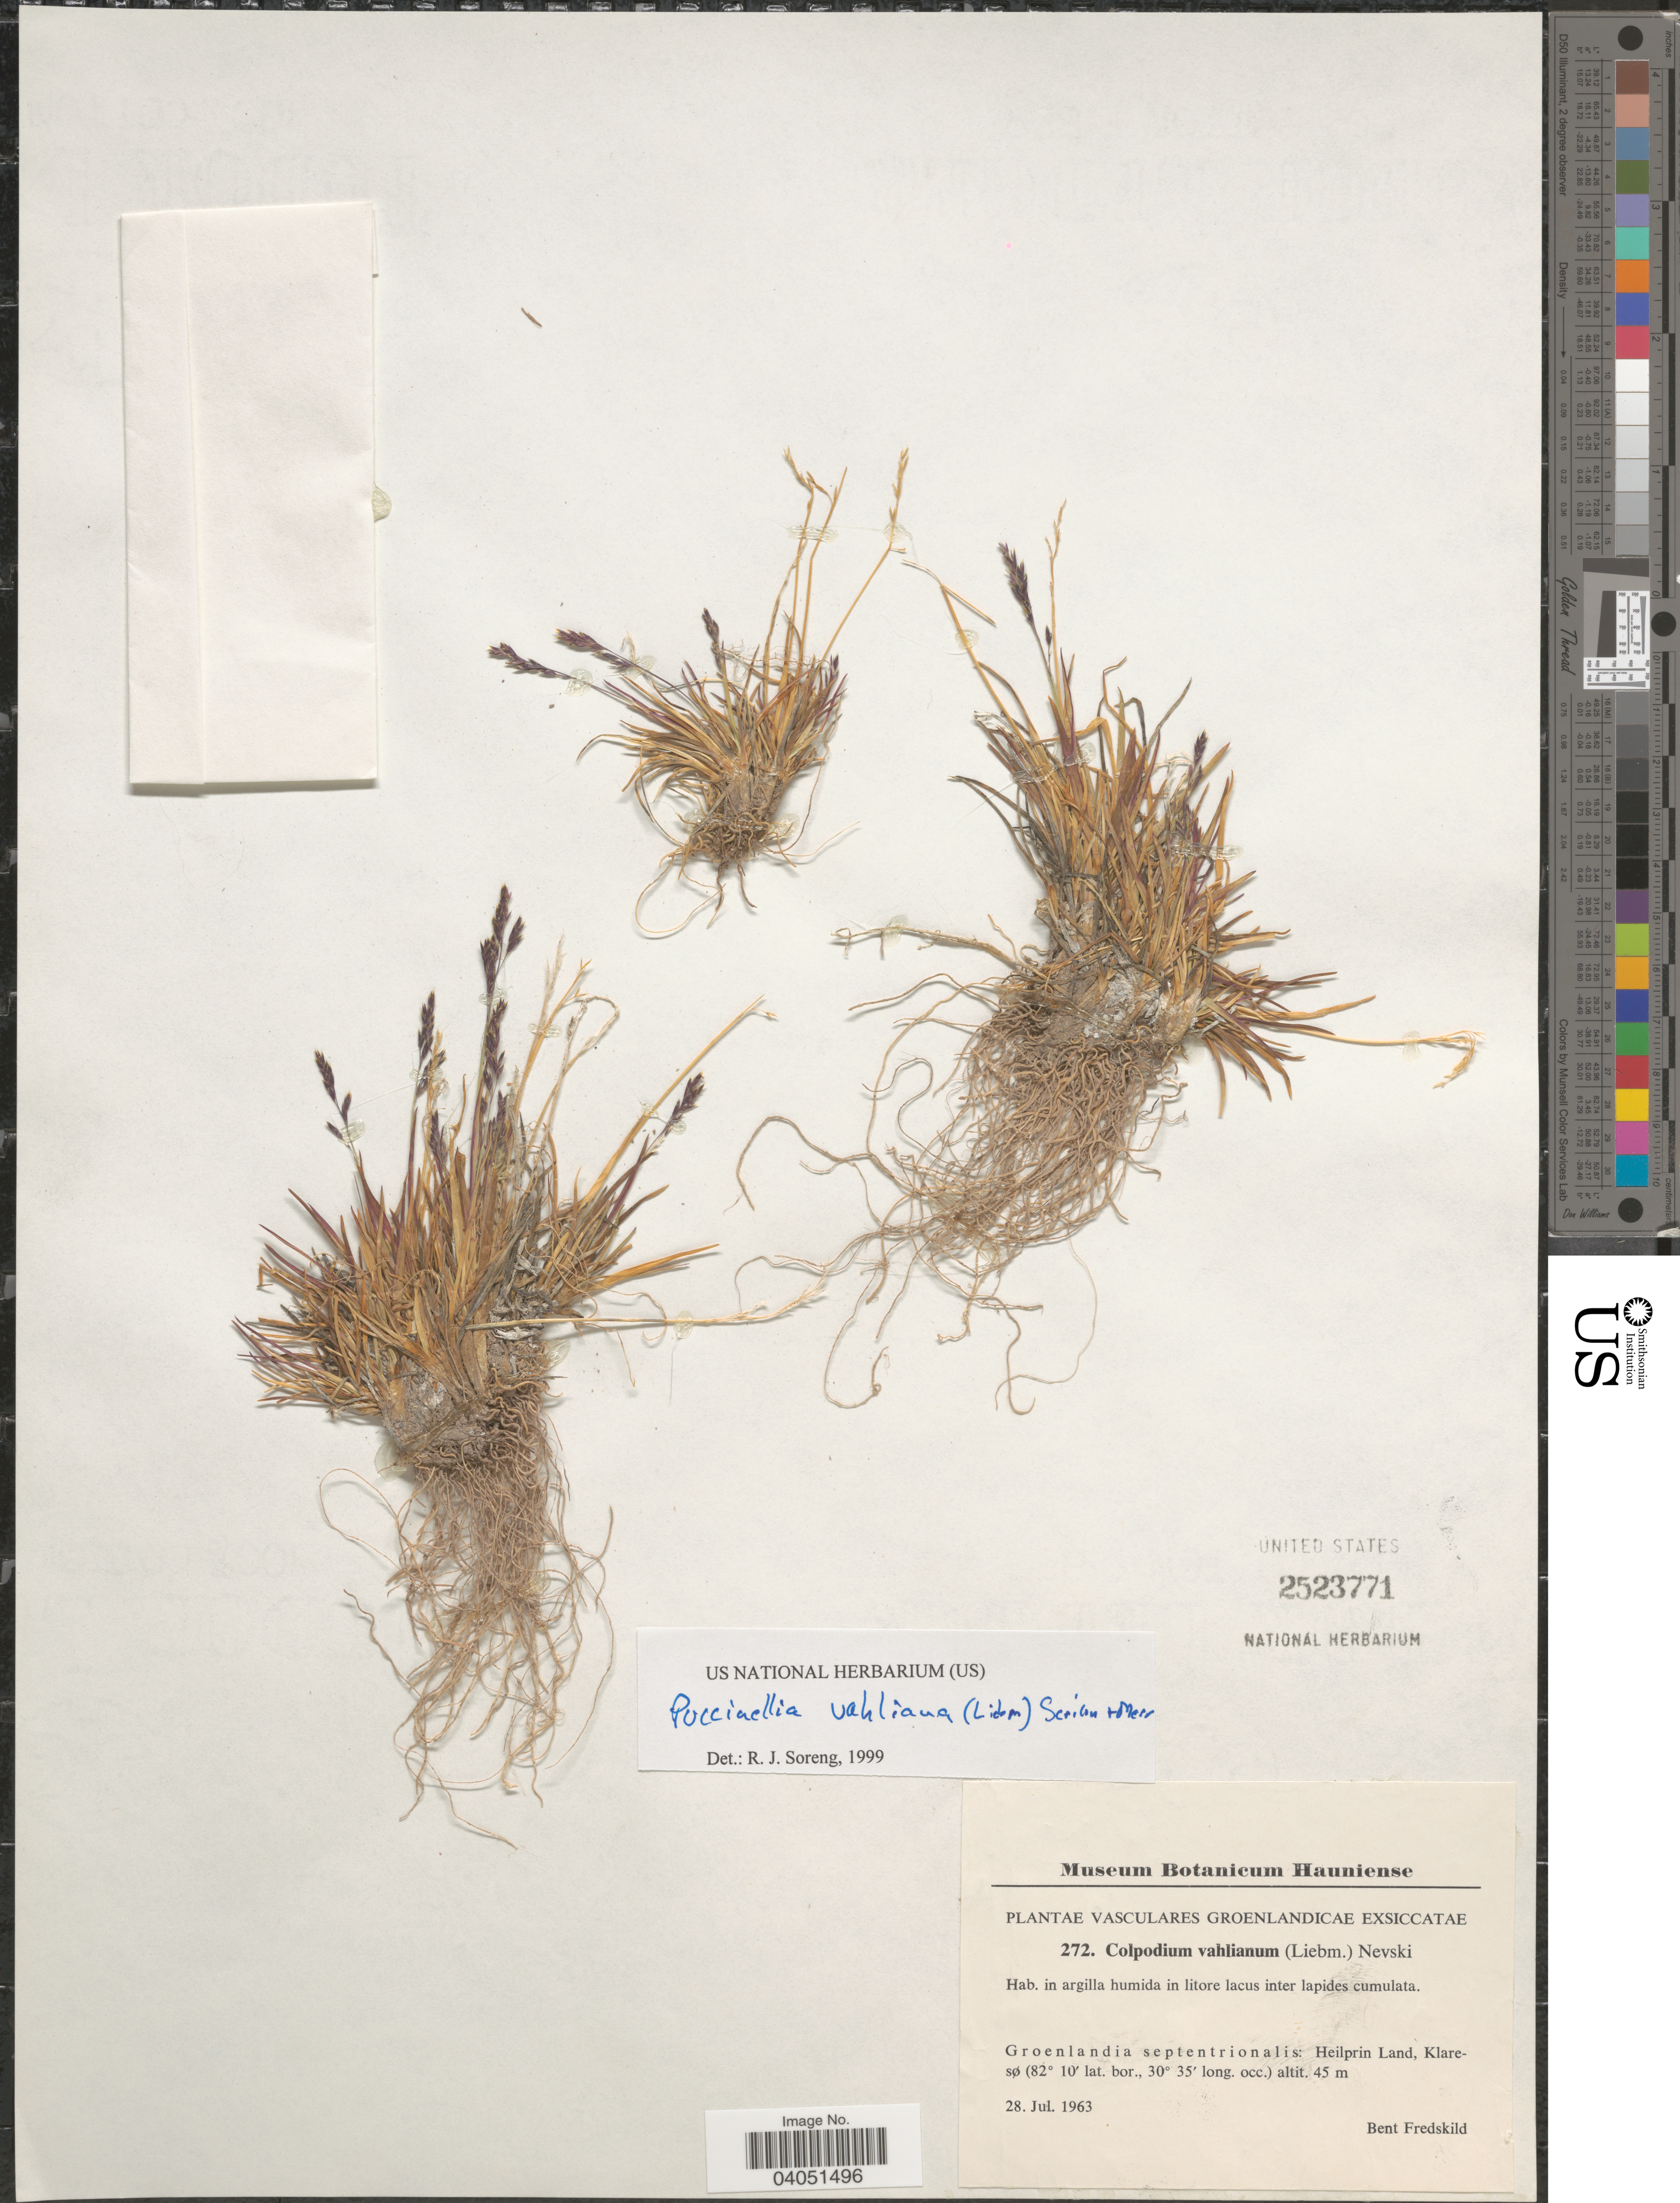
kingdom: Plantae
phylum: Tracheophyta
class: Liliopsida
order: Poales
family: Poaceae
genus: Puccinellia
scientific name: Puccinellia vahliana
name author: (Lange) Fernald & Weath.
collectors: B. Fredskild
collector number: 272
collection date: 1963-07-28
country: Greenland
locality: In argilla humida in litore lacus inter lapides cumulata. Groenlandia septentrionalis: Heilprin Land, Klaresø.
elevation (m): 45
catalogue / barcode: US 2523771